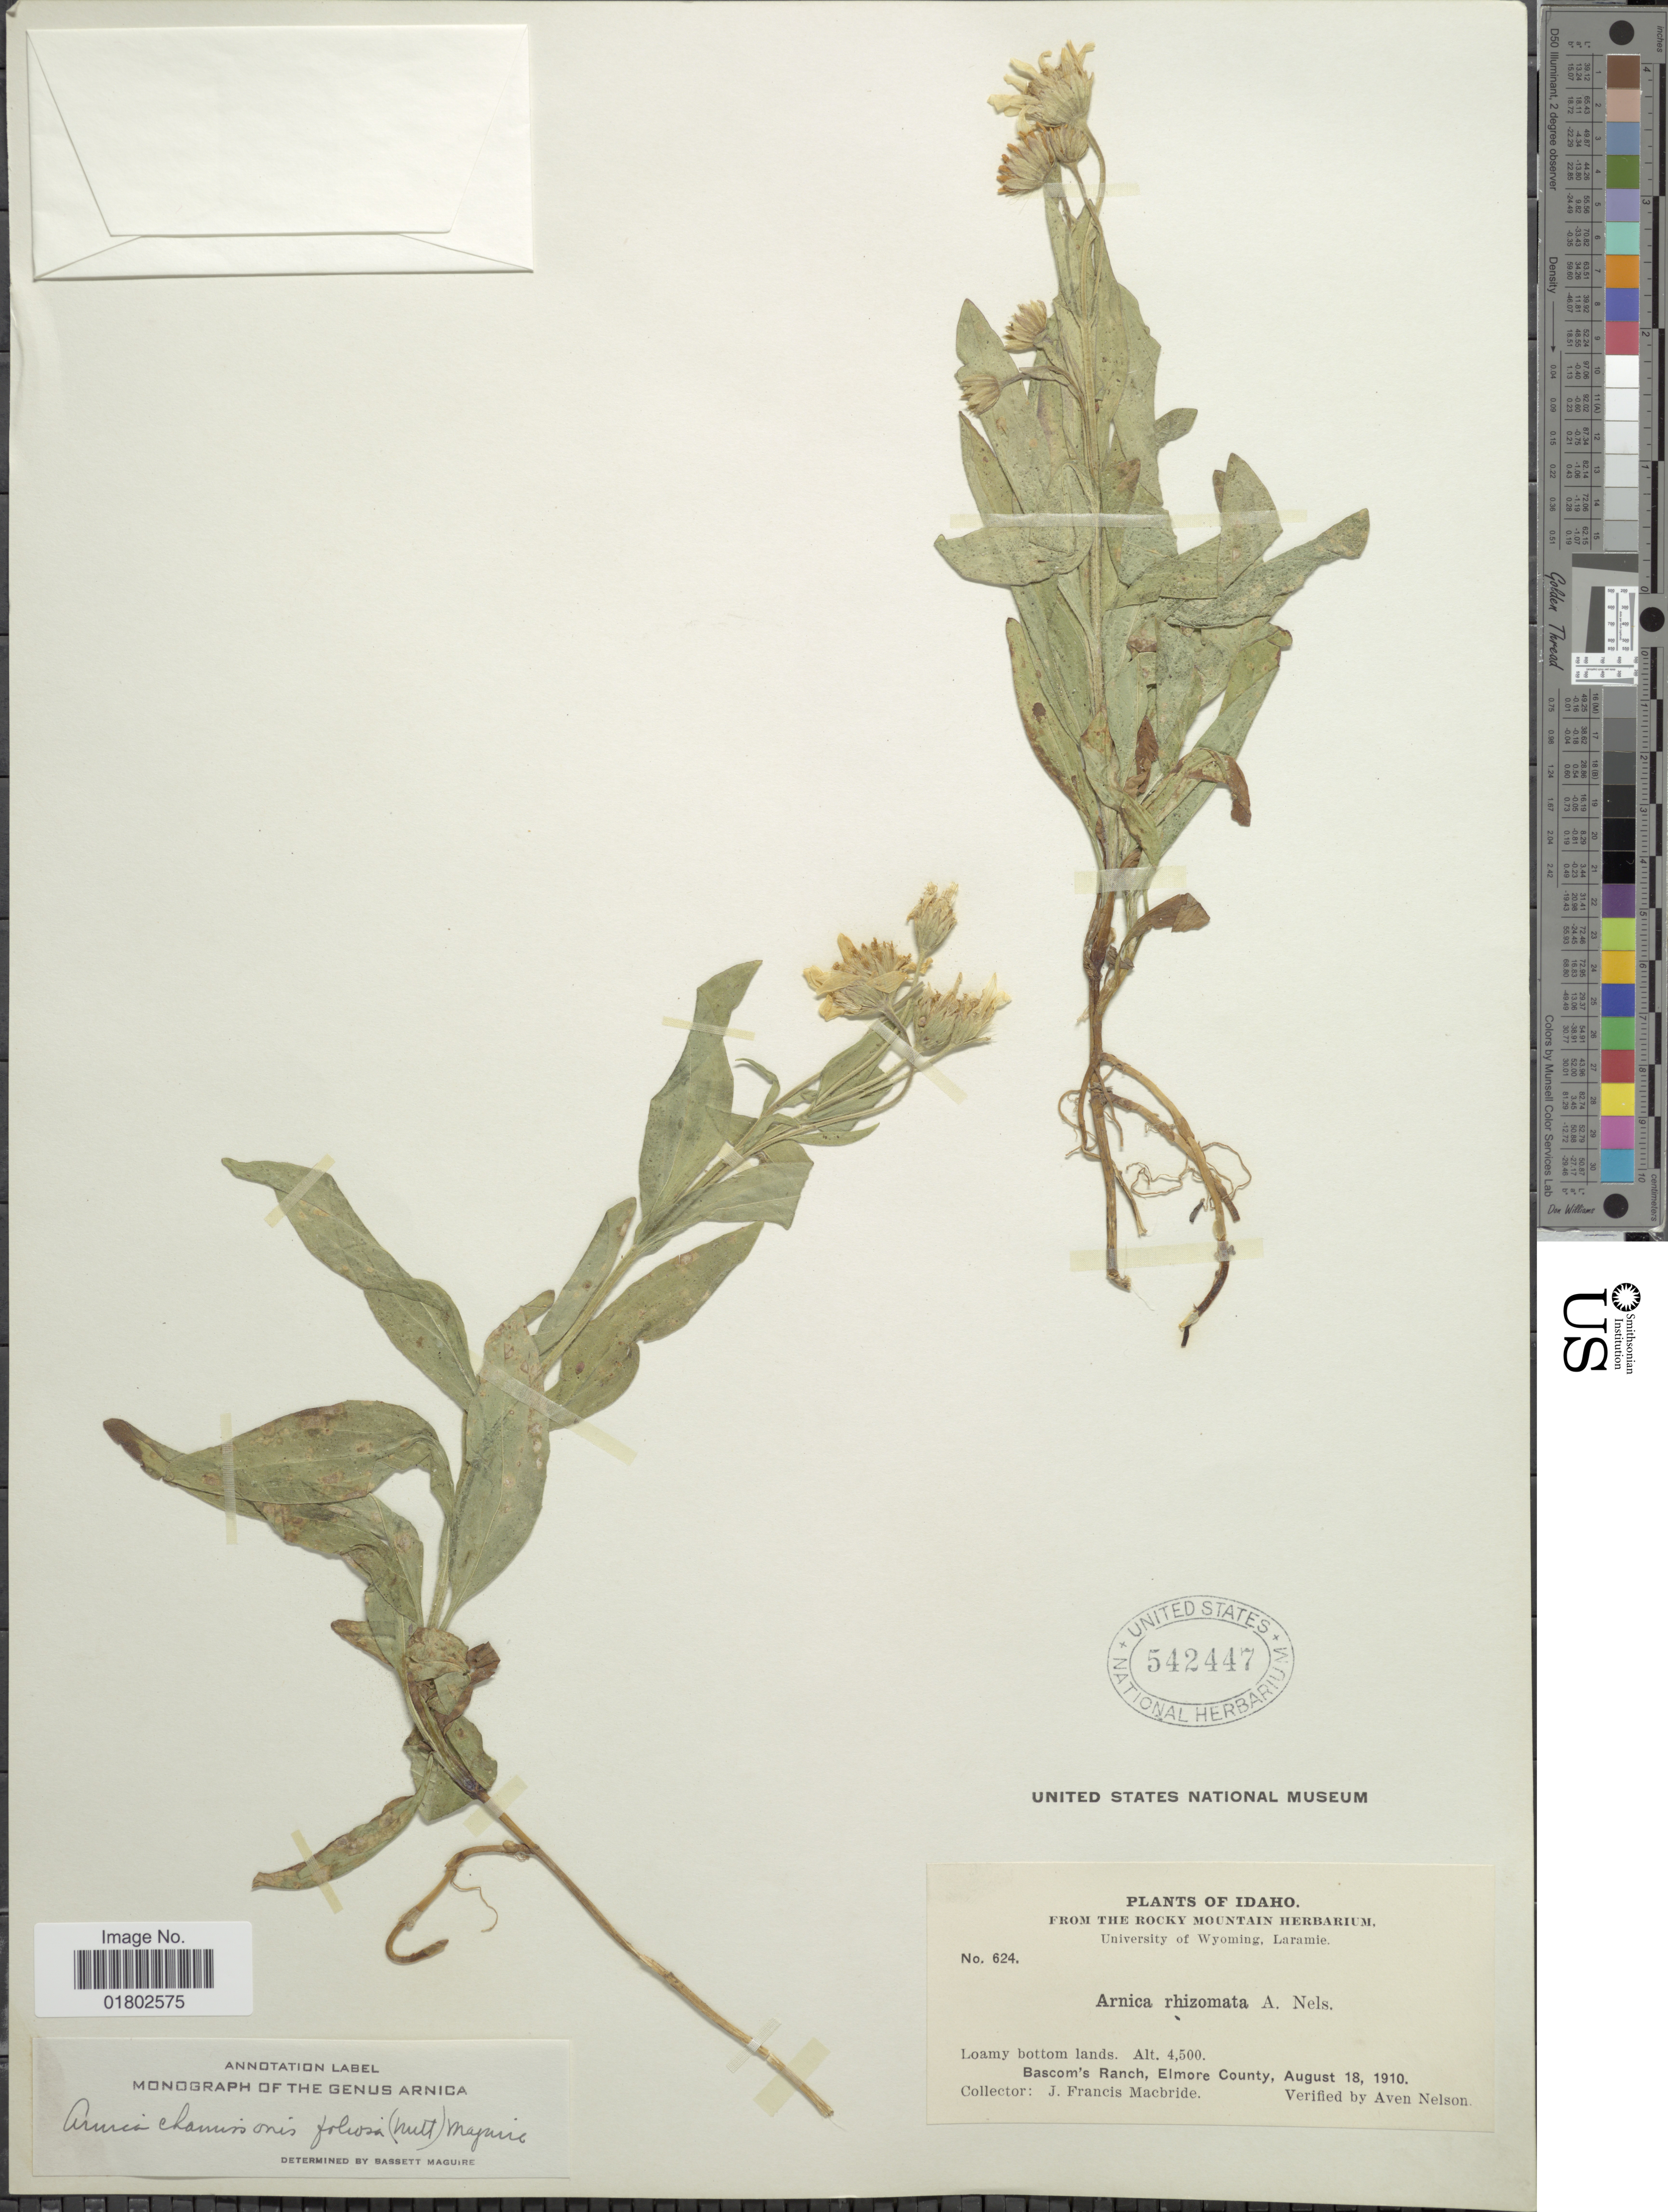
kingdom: Plantae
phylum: Tracheophyta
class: Magnoliopsida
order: Asterales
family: Asteraceae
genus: Arnica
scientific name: Arnica chamissonis subsp. foliosa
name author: (Nutt.) Maguire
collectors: J. F. Macbride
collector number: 624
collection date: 1910-08-18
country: United States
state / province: Idaho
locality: Loamy bottom lands, Bascom's Ranch, Elmore County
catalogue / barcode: US 542447